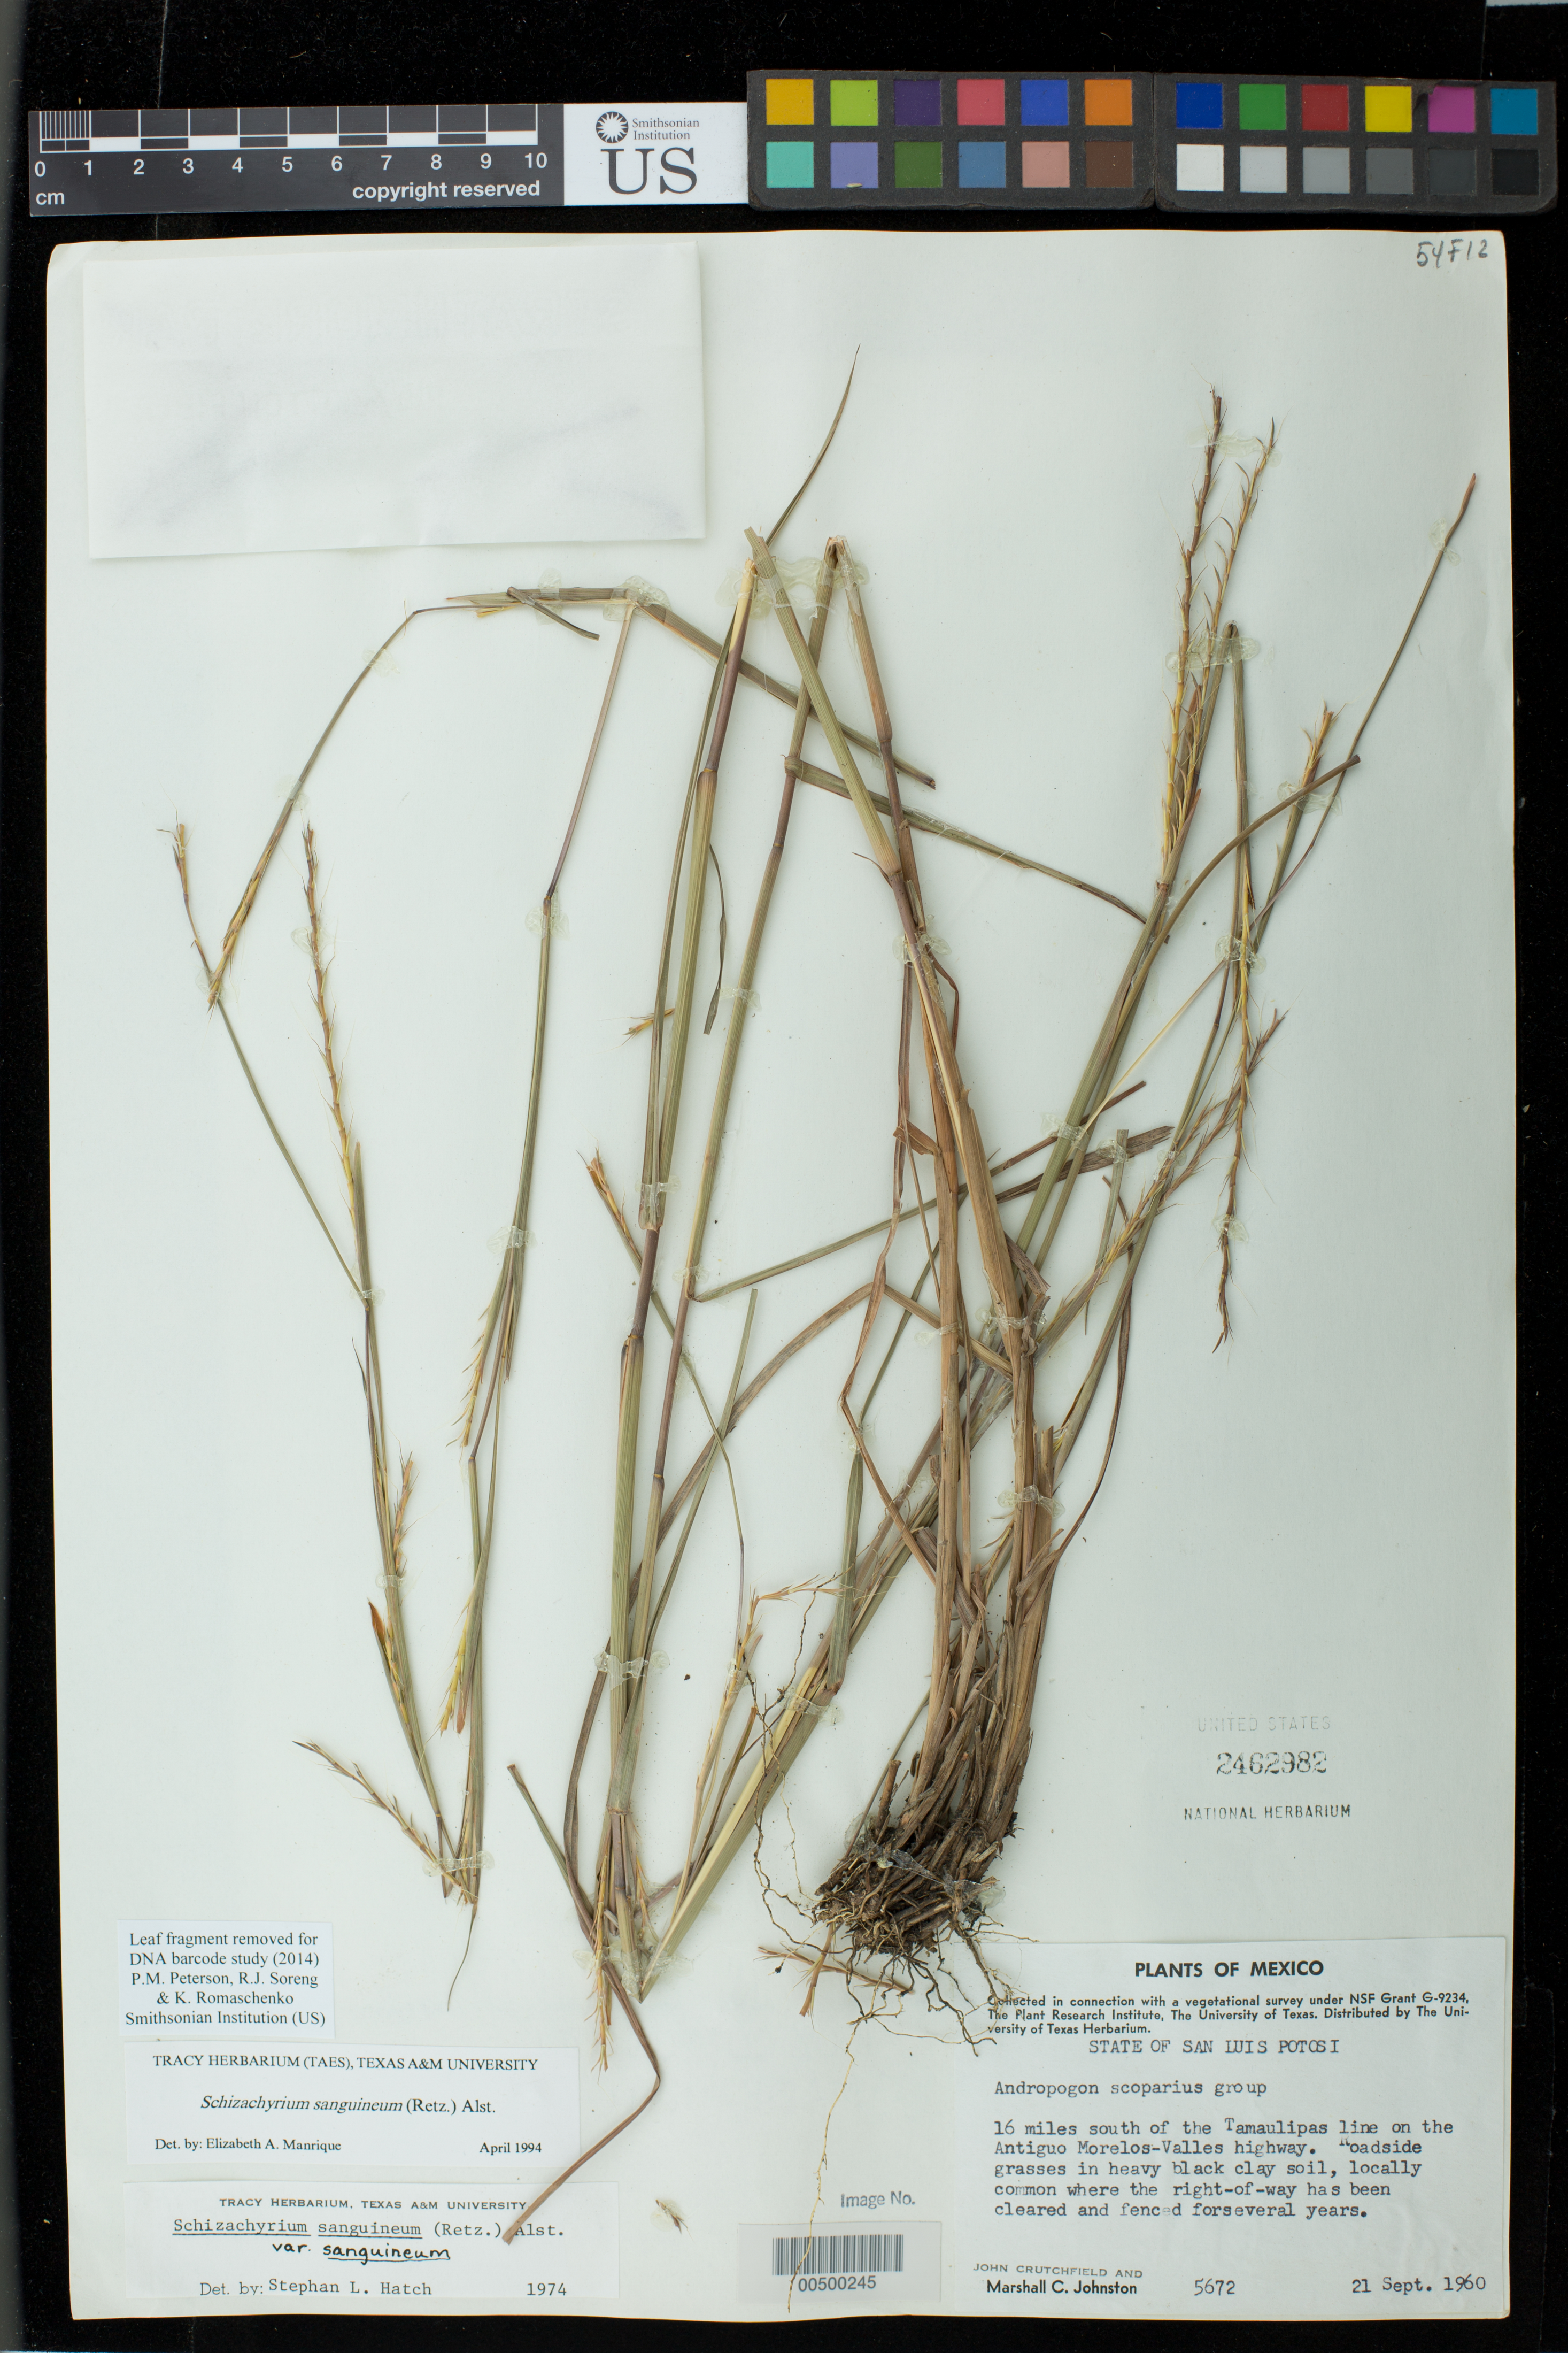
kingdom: Plantae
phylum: Tracheophyta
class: Liliopsida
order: Poales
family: Poaceae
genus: Schizachyrium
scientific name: Schizachyrium sanguineum var. sanguineum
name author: (Retz.) Alston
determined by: Manrique, E. A.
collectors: M. Johnston & J. Crutchfield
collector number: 5672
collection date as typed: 21 Sep 1960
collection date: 1960-09-21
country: Mexico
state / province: San Luis Potosi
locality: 16 mi S of the Tamaulipas line on the Antiguo Morelos - Valles hwy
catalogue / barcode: US 2462982